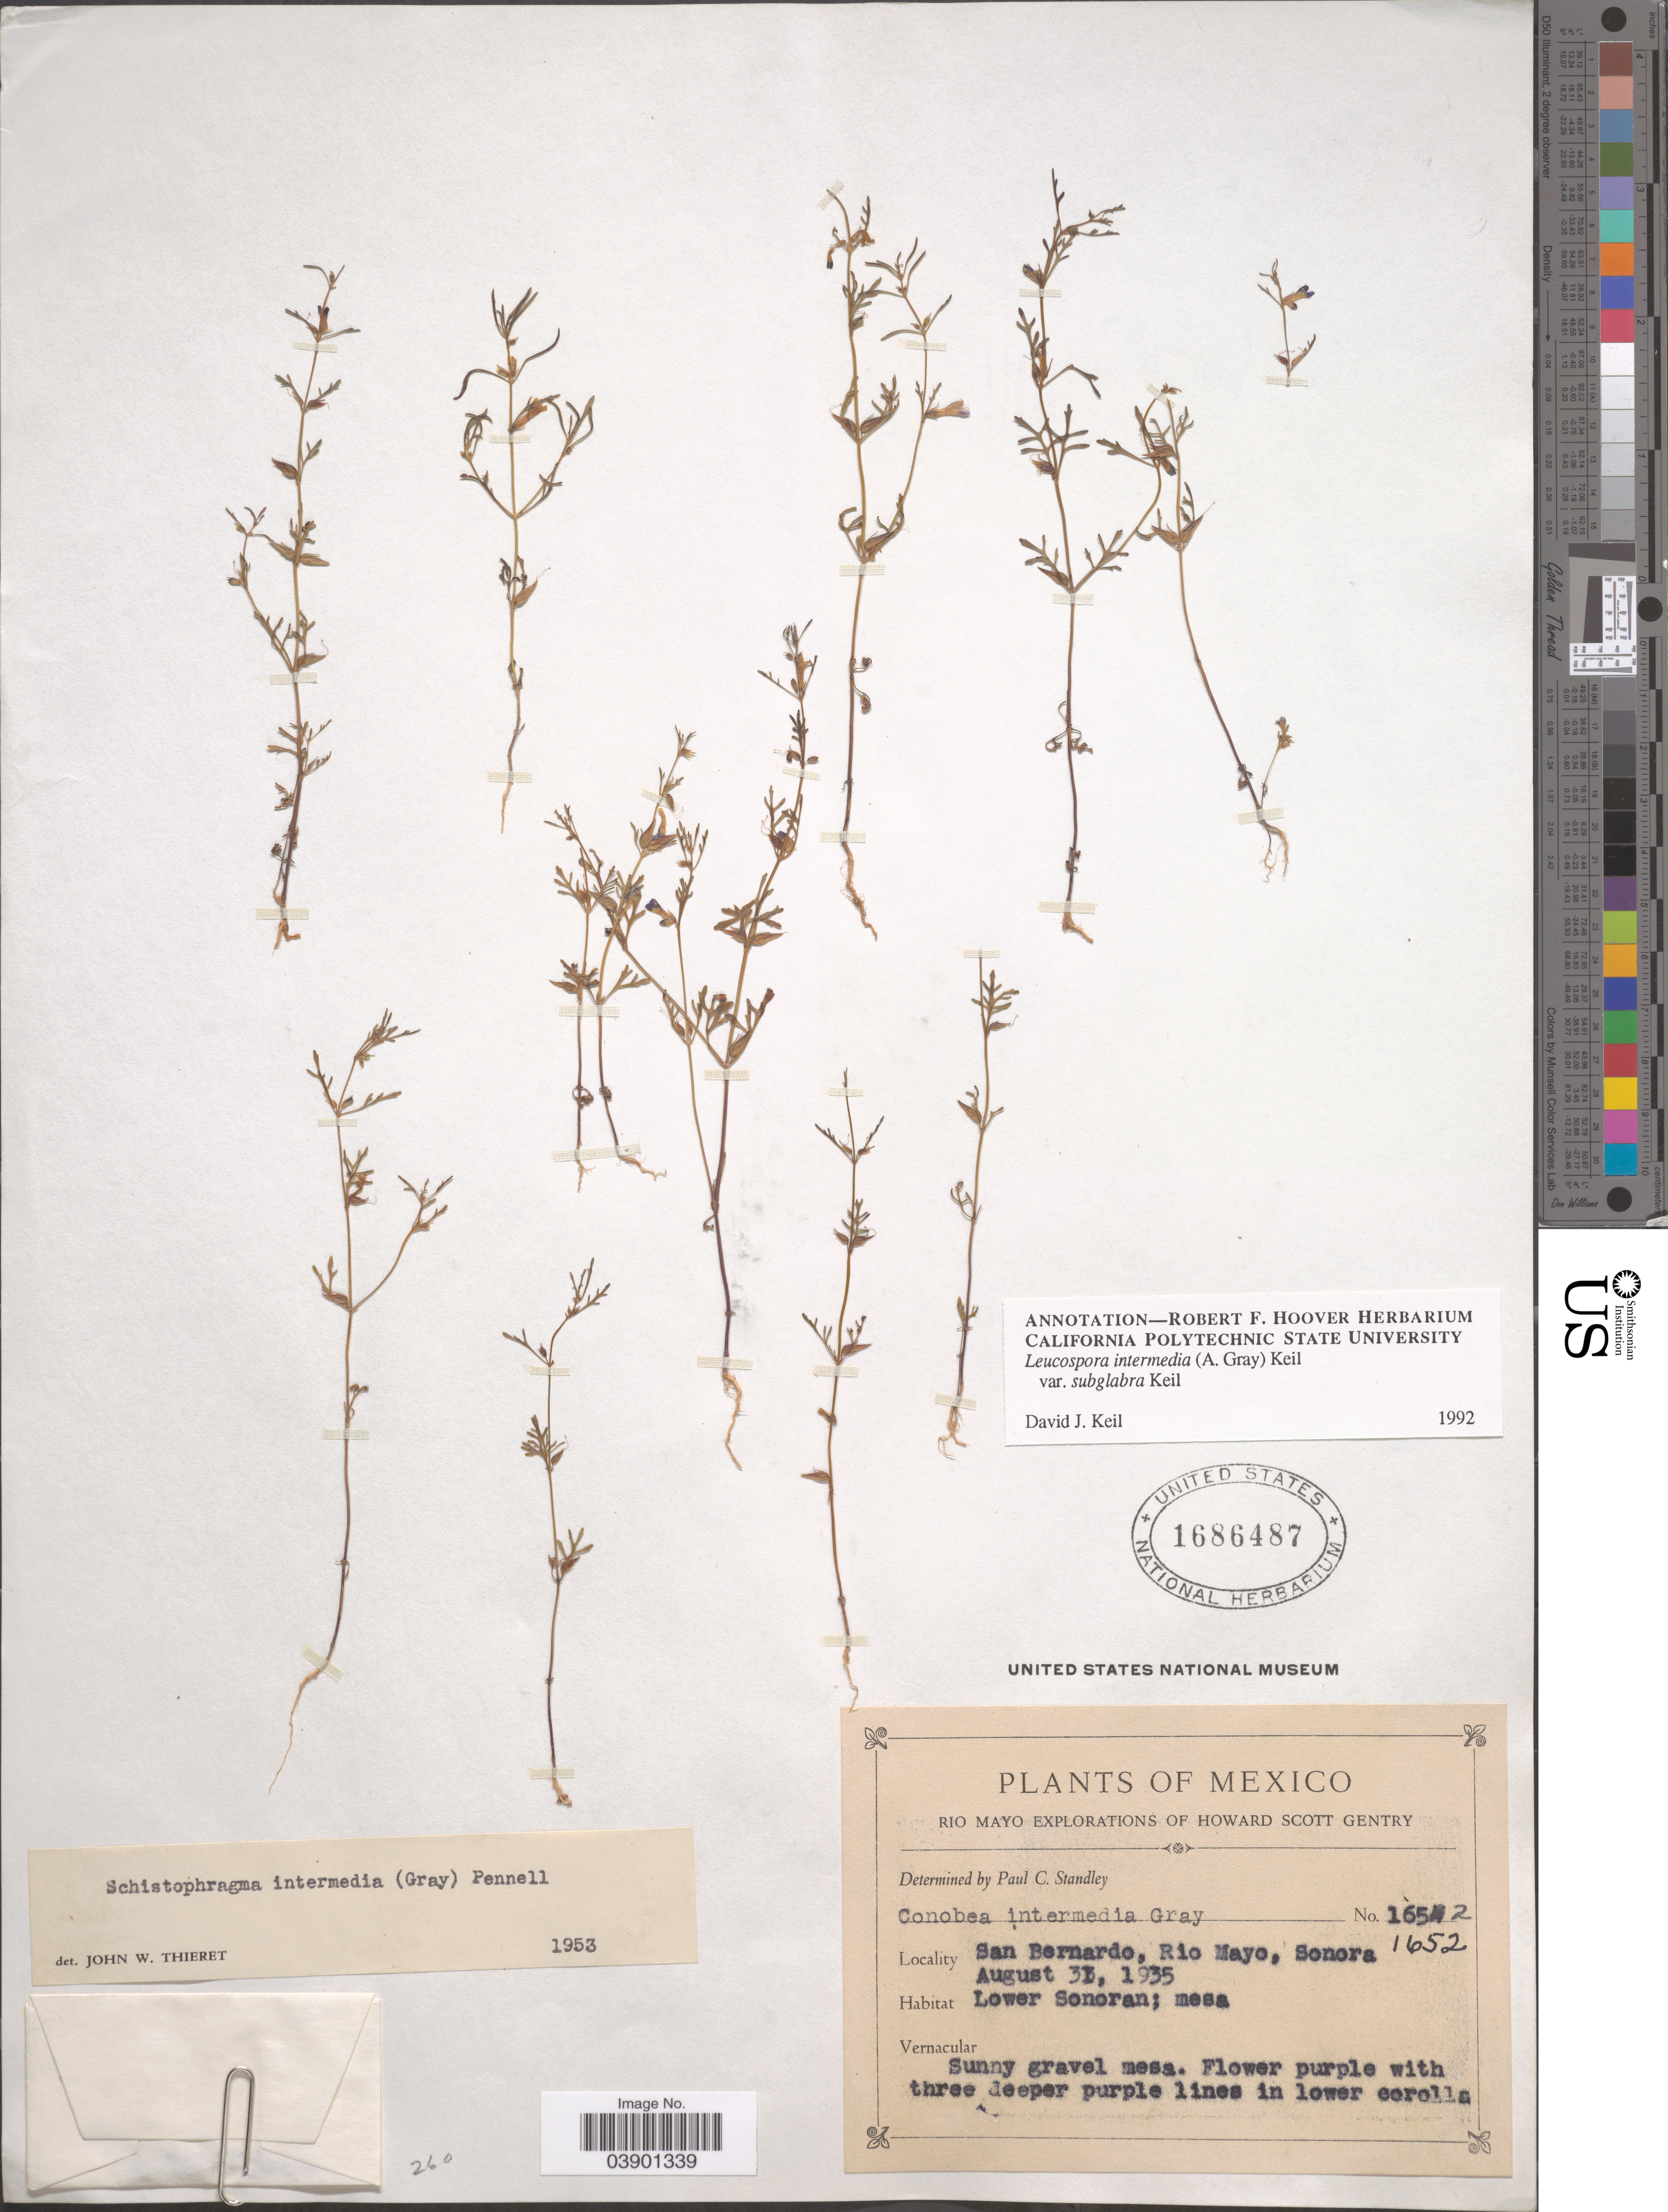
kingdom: Plantae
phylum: Tracheophyta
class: Magnoliopsida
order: Lamiales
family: Plantaginaceae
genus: Schistophragma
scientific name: Schistophragma intermedium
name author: (A. Gray) Pennell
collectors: H. S. Gentry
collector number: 1652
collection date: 1935-08-31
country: Mexico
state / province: Sonora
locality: Rio Mayo. San Bernardo. Lower Sonoran; mesa.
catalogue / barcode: US 1686487